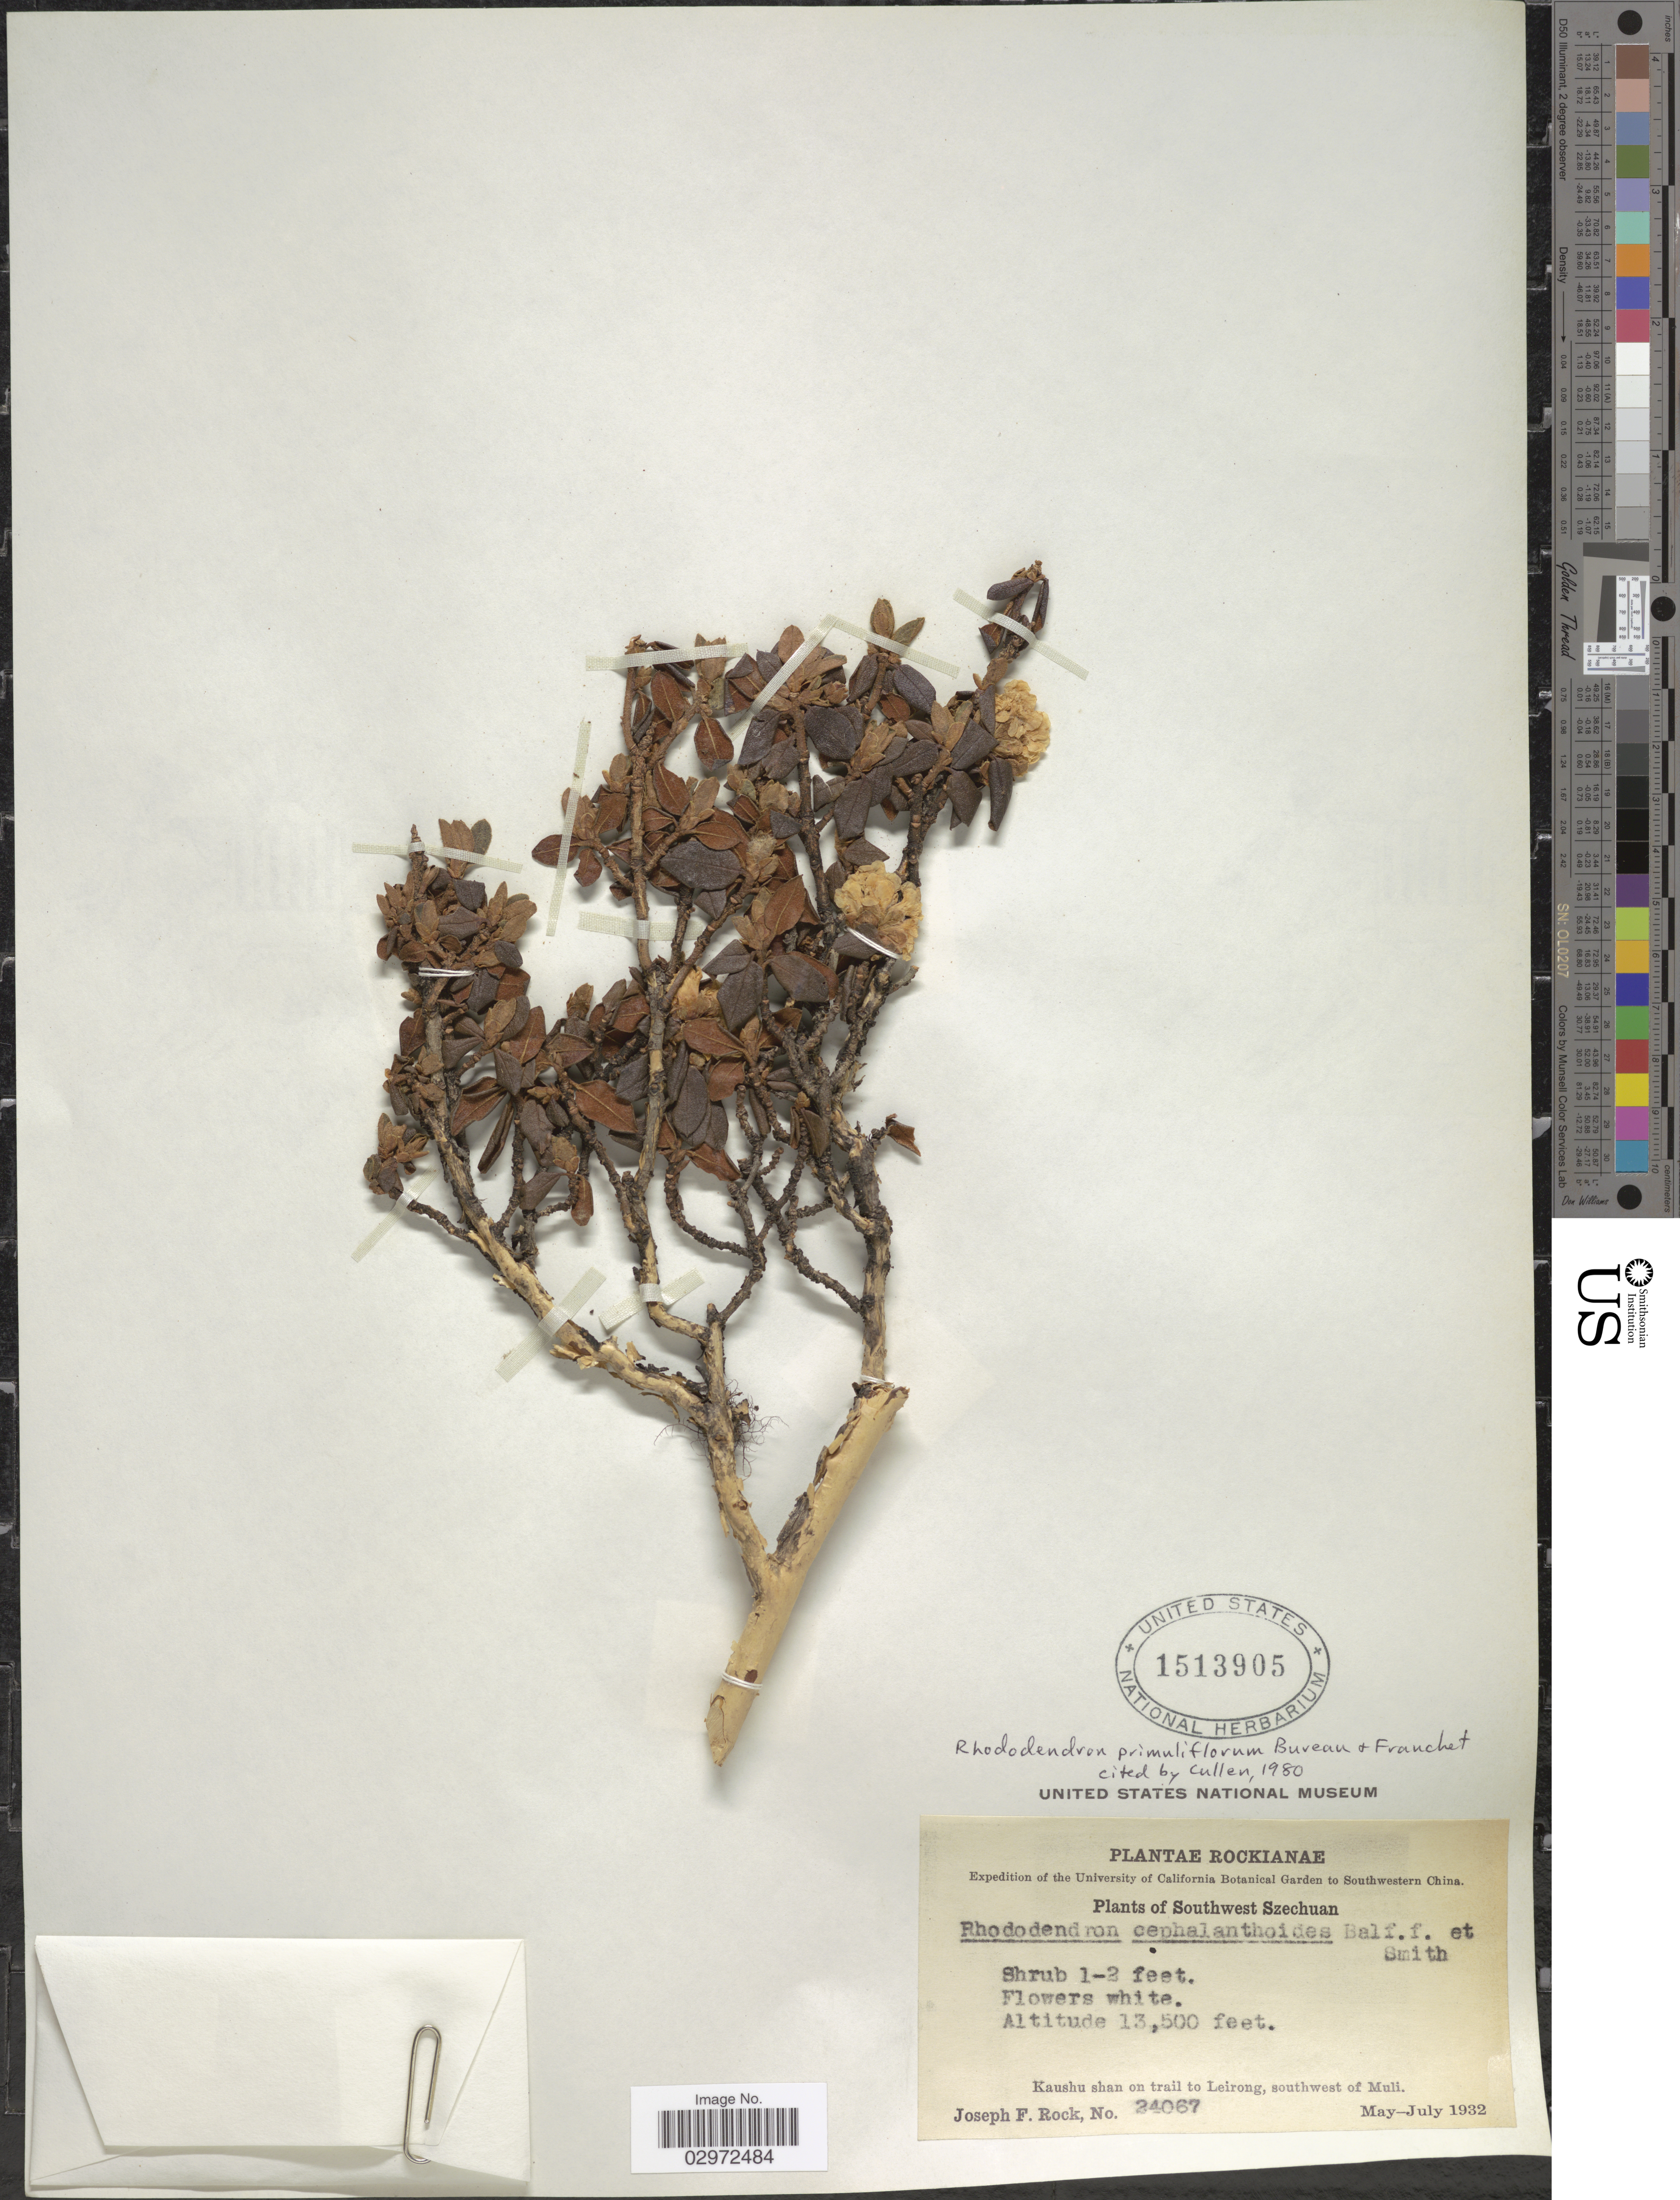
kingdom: Plantae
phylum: Tracheophyta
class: Magnoliopsida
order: Ericales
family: Ericaceae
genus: Rhododendron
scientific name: Rhododendron primuliflorum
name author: É. Bureau & Franch.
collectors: J. F. Rock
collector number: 24067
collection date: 1932-05/1932-07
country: China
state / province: Sichuan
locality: Southwest Szechuan, Kaushu shan on trail to Leirong, southwest of Muli.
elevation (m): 4115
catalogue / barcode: US 1513905